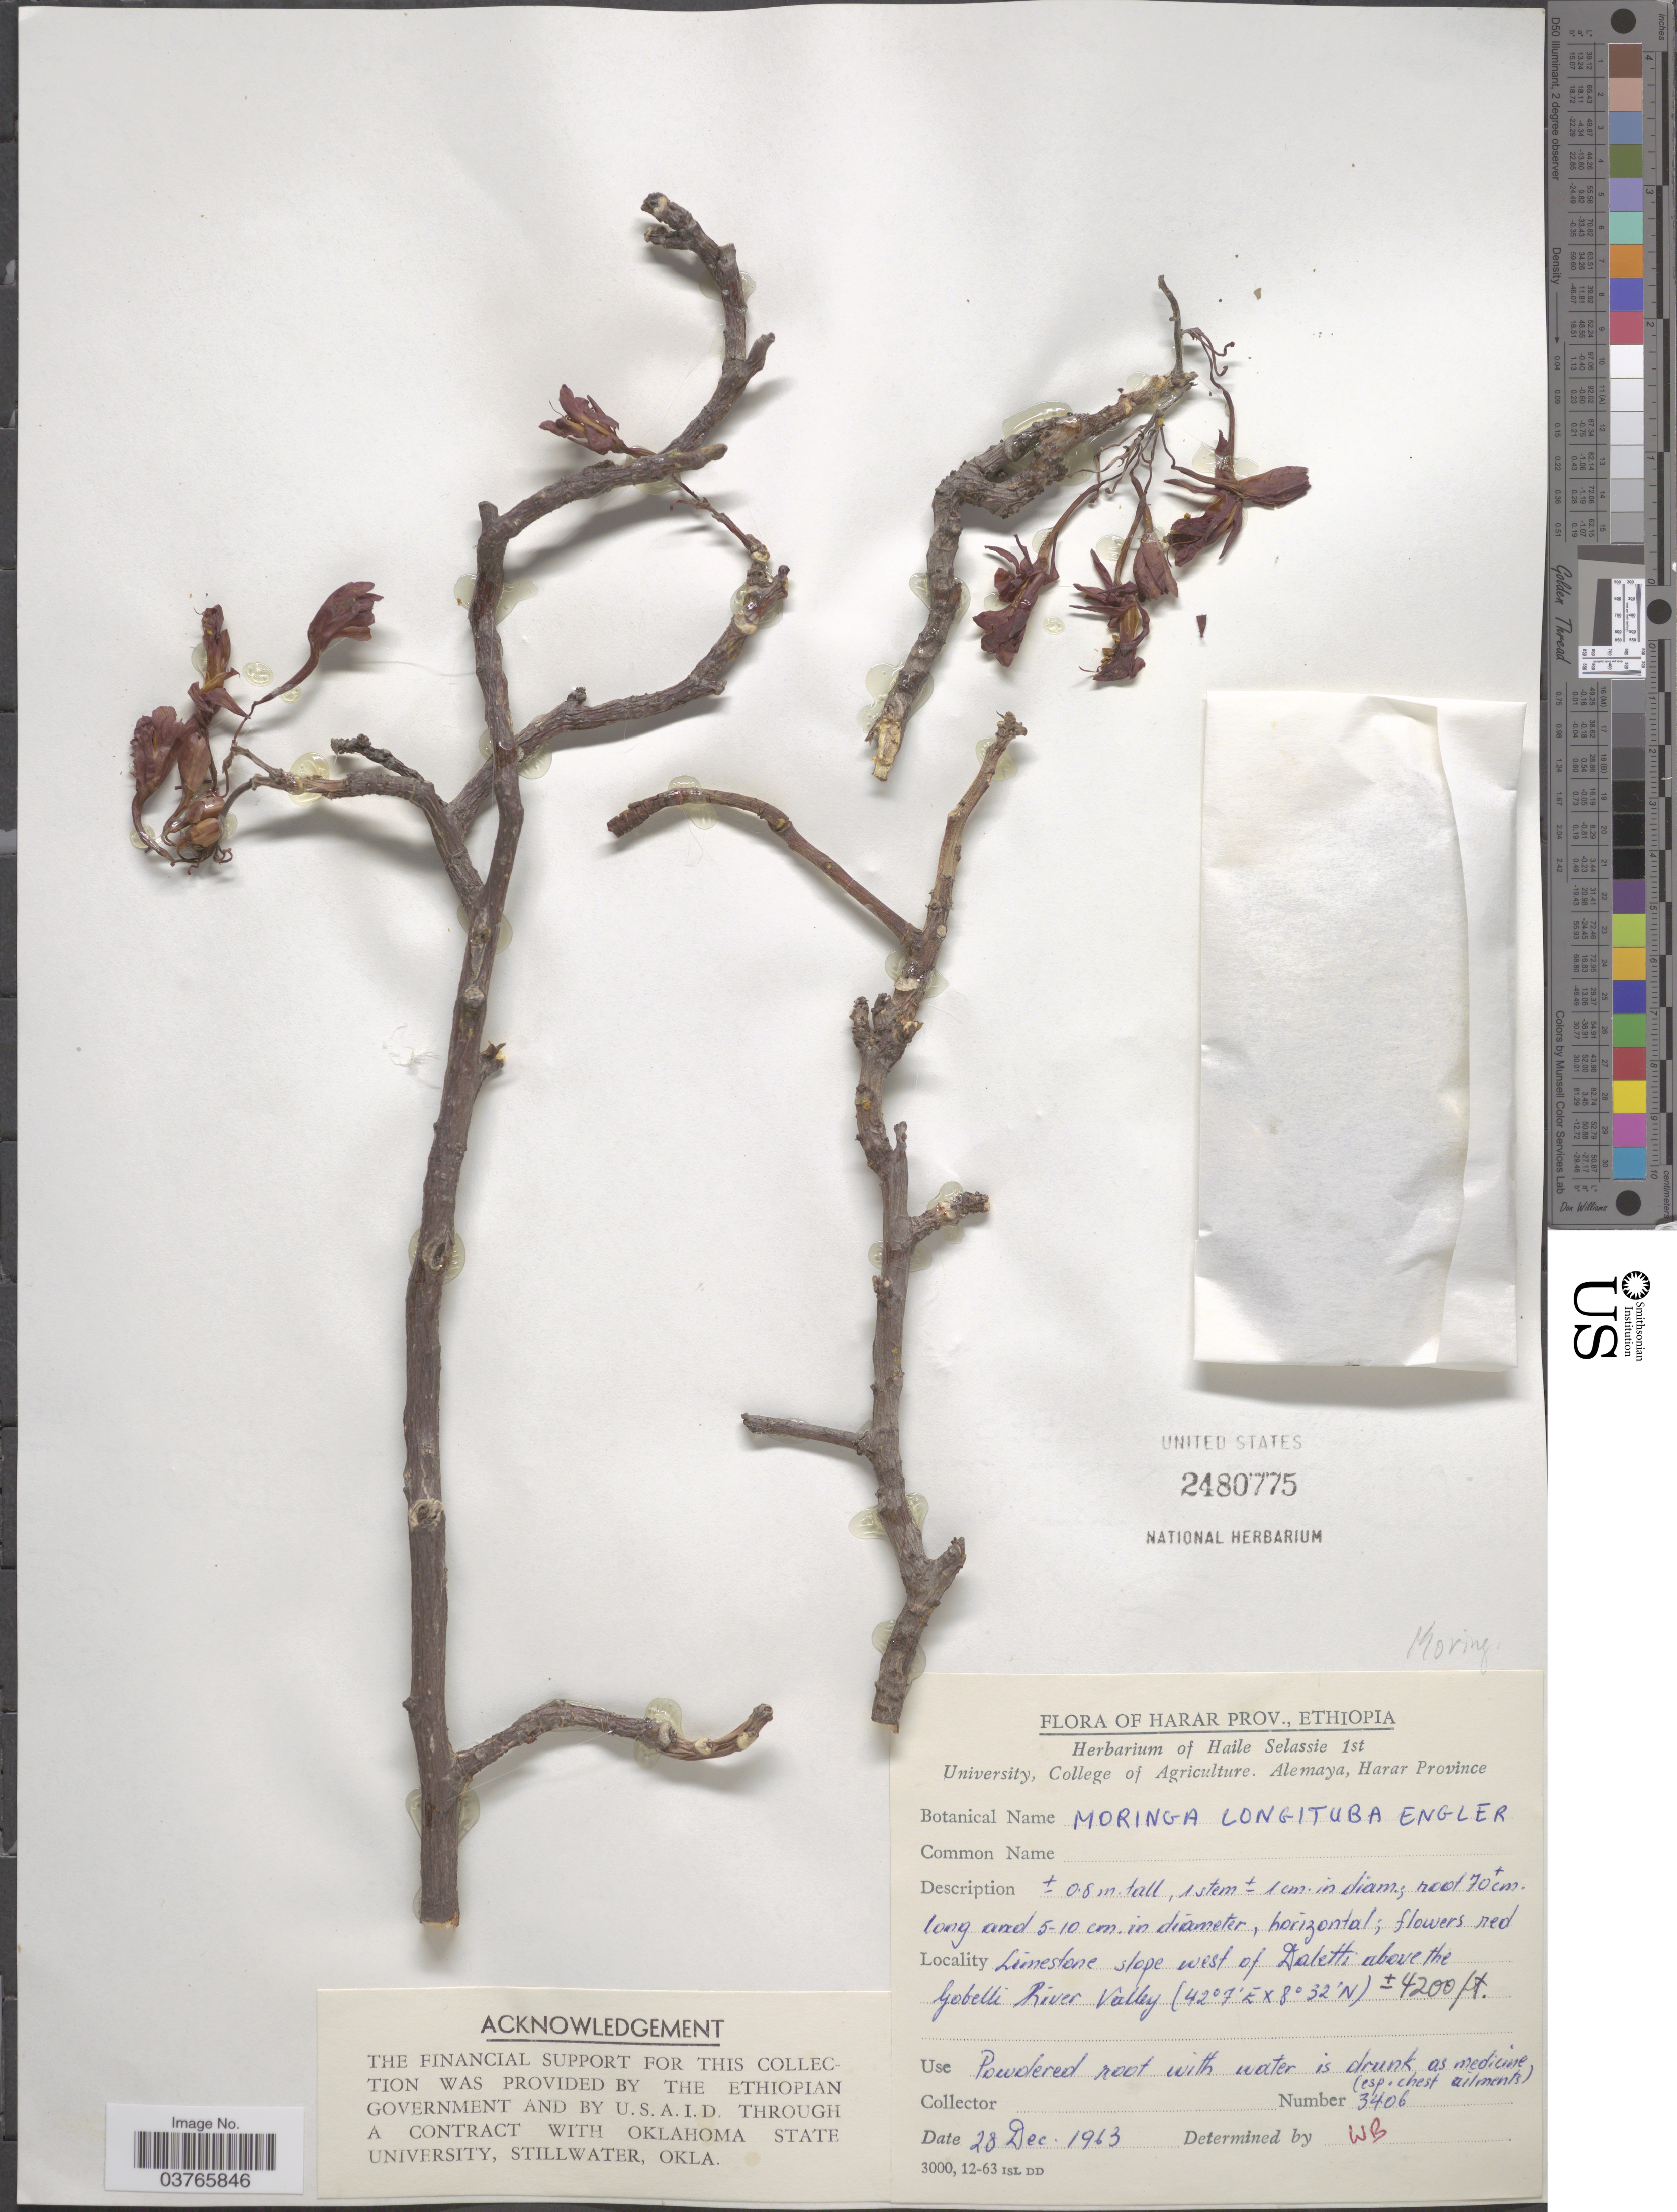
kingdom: Plantae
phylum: Tracheophyta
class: Magnoliopsida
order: Brassicales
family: Moringaceae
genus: Moringa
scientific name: Moringa longituba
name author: Engl.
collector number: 3406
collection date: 1963-12-28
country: Ethiopia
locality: Harar Prov. Limestone slope west of Daletti above the Gobelli River Valley.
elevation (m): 1280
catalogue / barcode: US 2480775